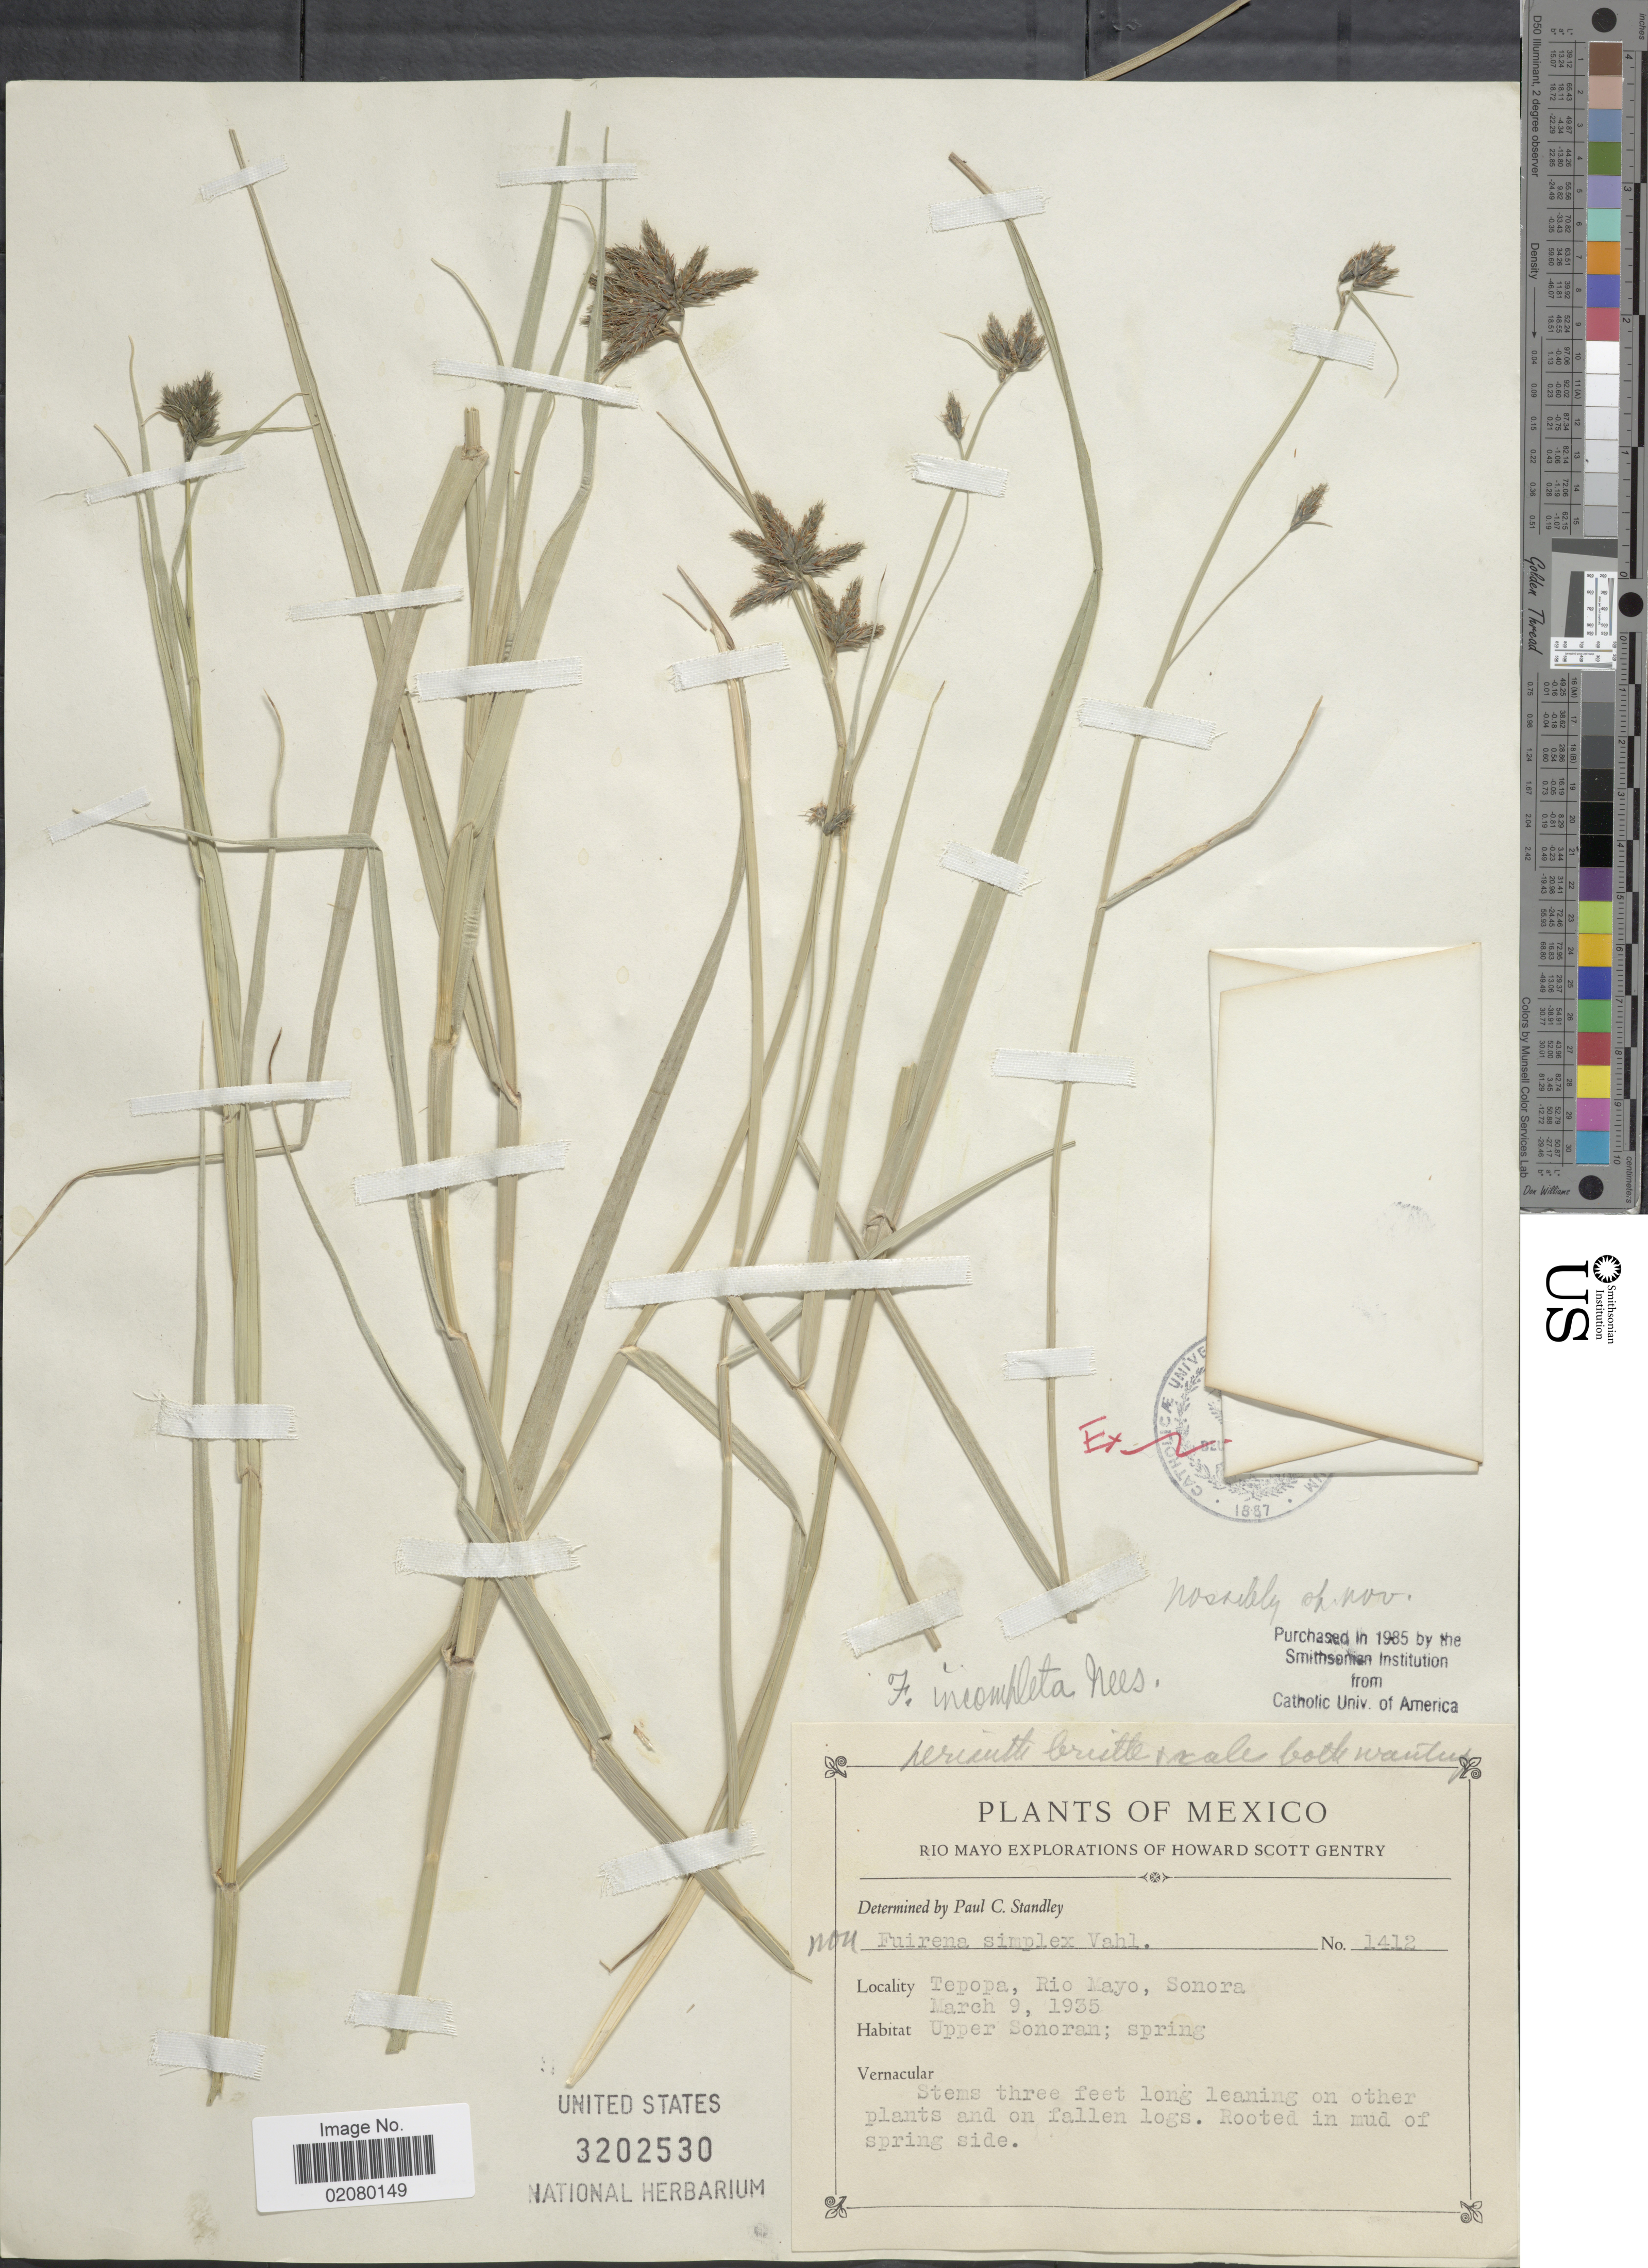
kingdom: Plantae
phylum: Tracheophyta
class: Liliopsida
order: Poales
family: Cyperaceae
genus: Fuirena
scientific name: Fuirena incompleta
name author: Nees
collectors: H. S. Gentry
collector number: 1412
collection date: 1935-03-09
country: Mexico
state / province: Sonora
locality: Tepopa, Rio Mayo, Sonora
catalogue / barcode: US 3202530